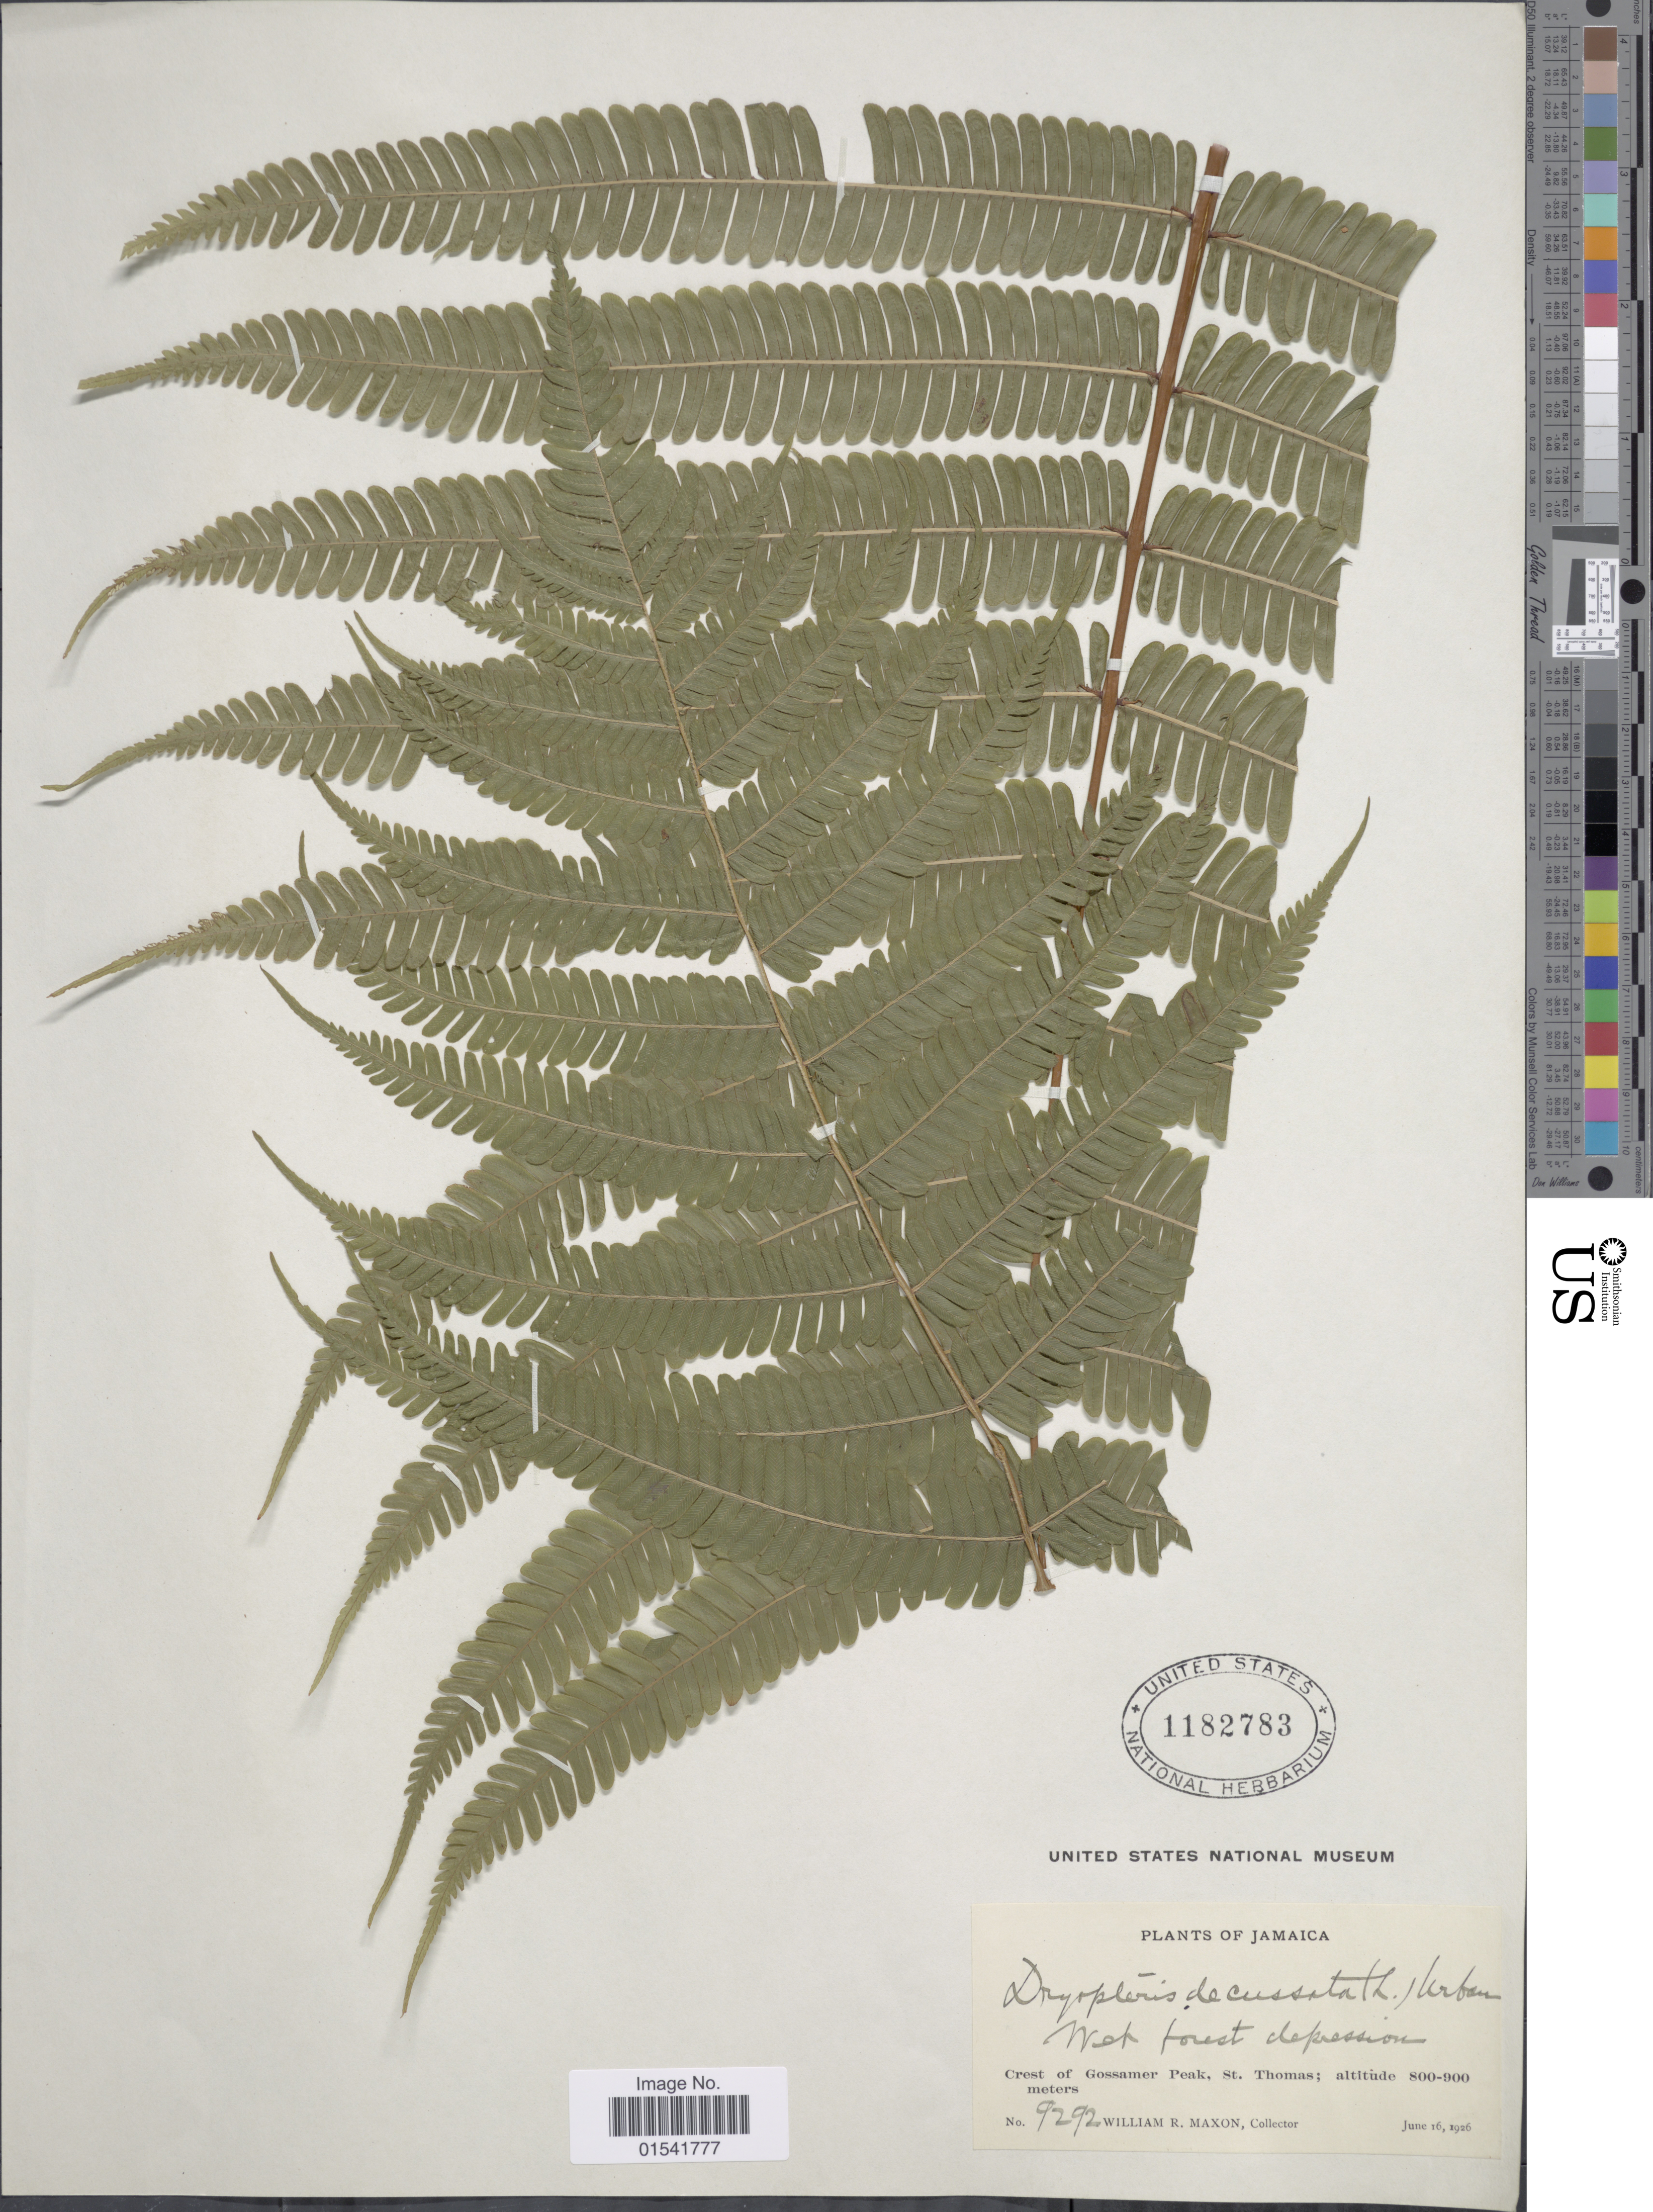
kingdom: Plantae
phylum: Tracheophyta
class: Polypodiopsida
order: Polypodiales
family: Thelypteridaceae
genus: Steiropteris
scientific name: Steiropteris decussata (L.) comb. nov., ined. 2015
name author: (L.)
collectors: W. R. Maxon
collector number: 9292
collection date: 1926-06-16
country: Jamaica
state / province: Saint Thomas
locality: Crest of Gossamer Peak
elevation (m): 800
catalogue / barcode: US 1182783